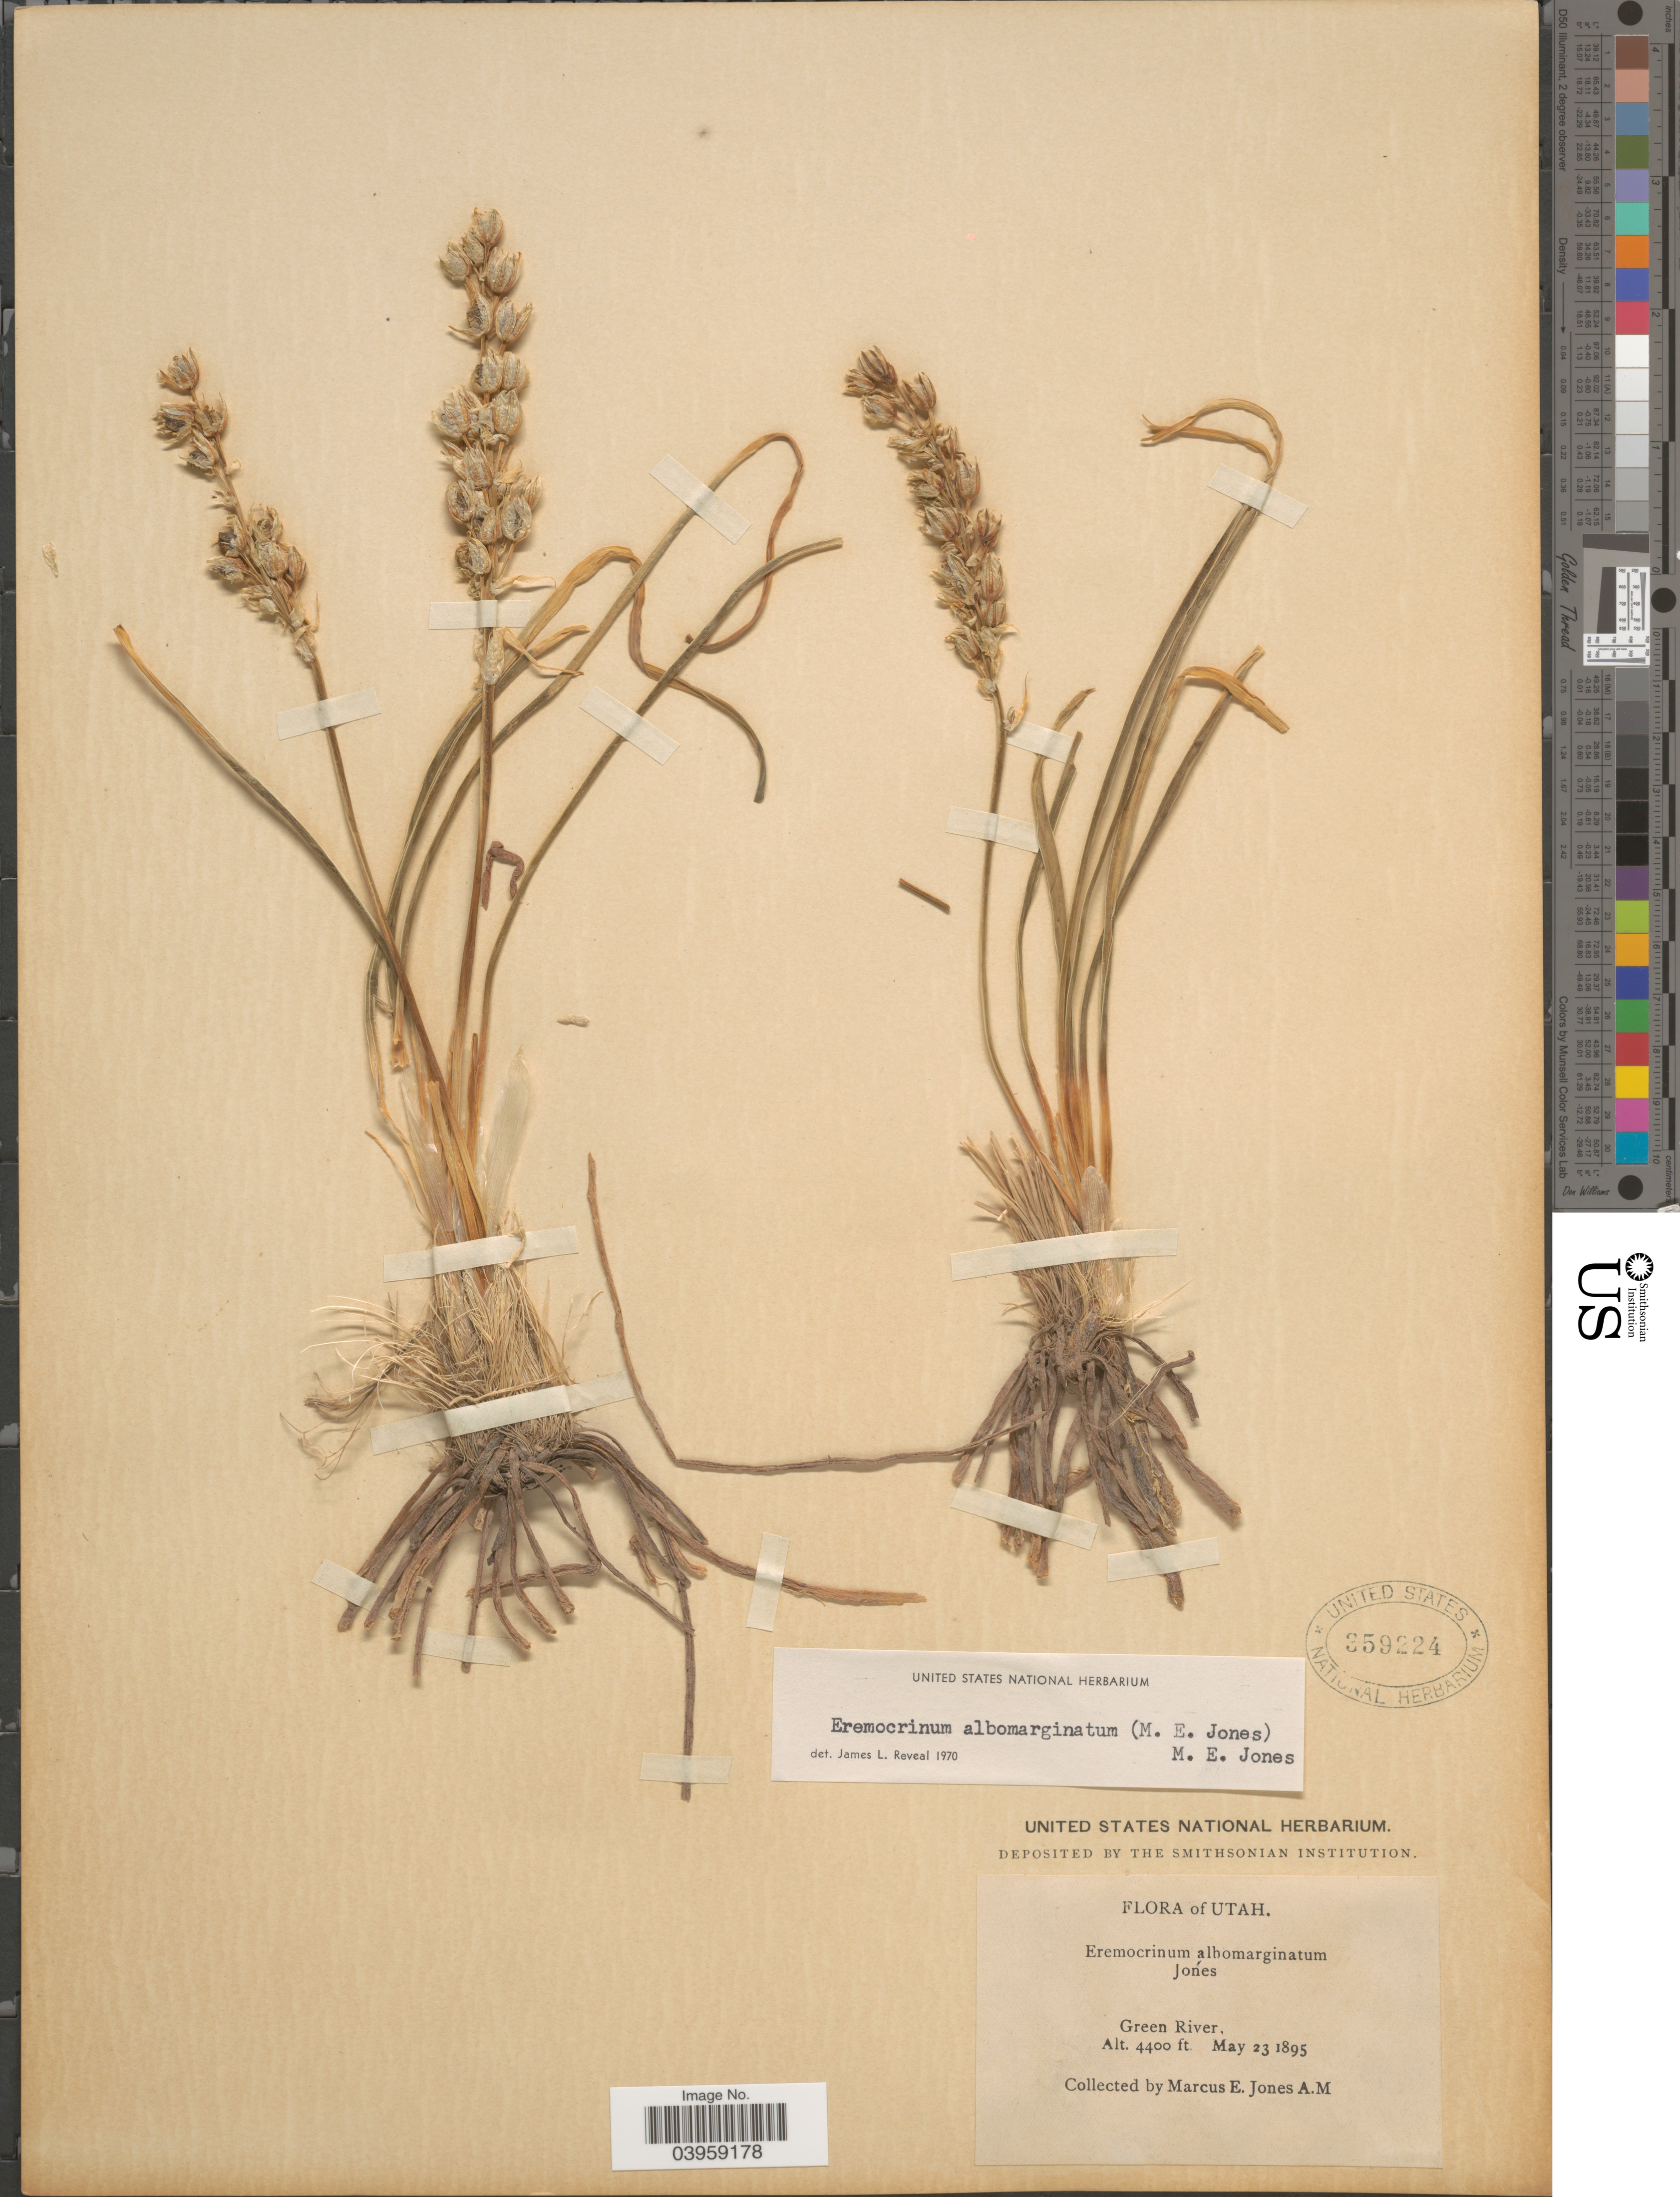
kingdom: Plantae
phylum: Tracheophyta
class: Liliopsida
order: Asparagales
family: Asparagaceae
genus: Eremocrinum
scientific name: Eremocrinum albomarginatum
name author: (M.E. Jones) M.E. Jones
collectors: M. E. Jones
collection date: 1895-05-23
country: United States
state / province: Utah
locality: Green River.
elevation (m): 1341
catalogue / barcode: US 359224